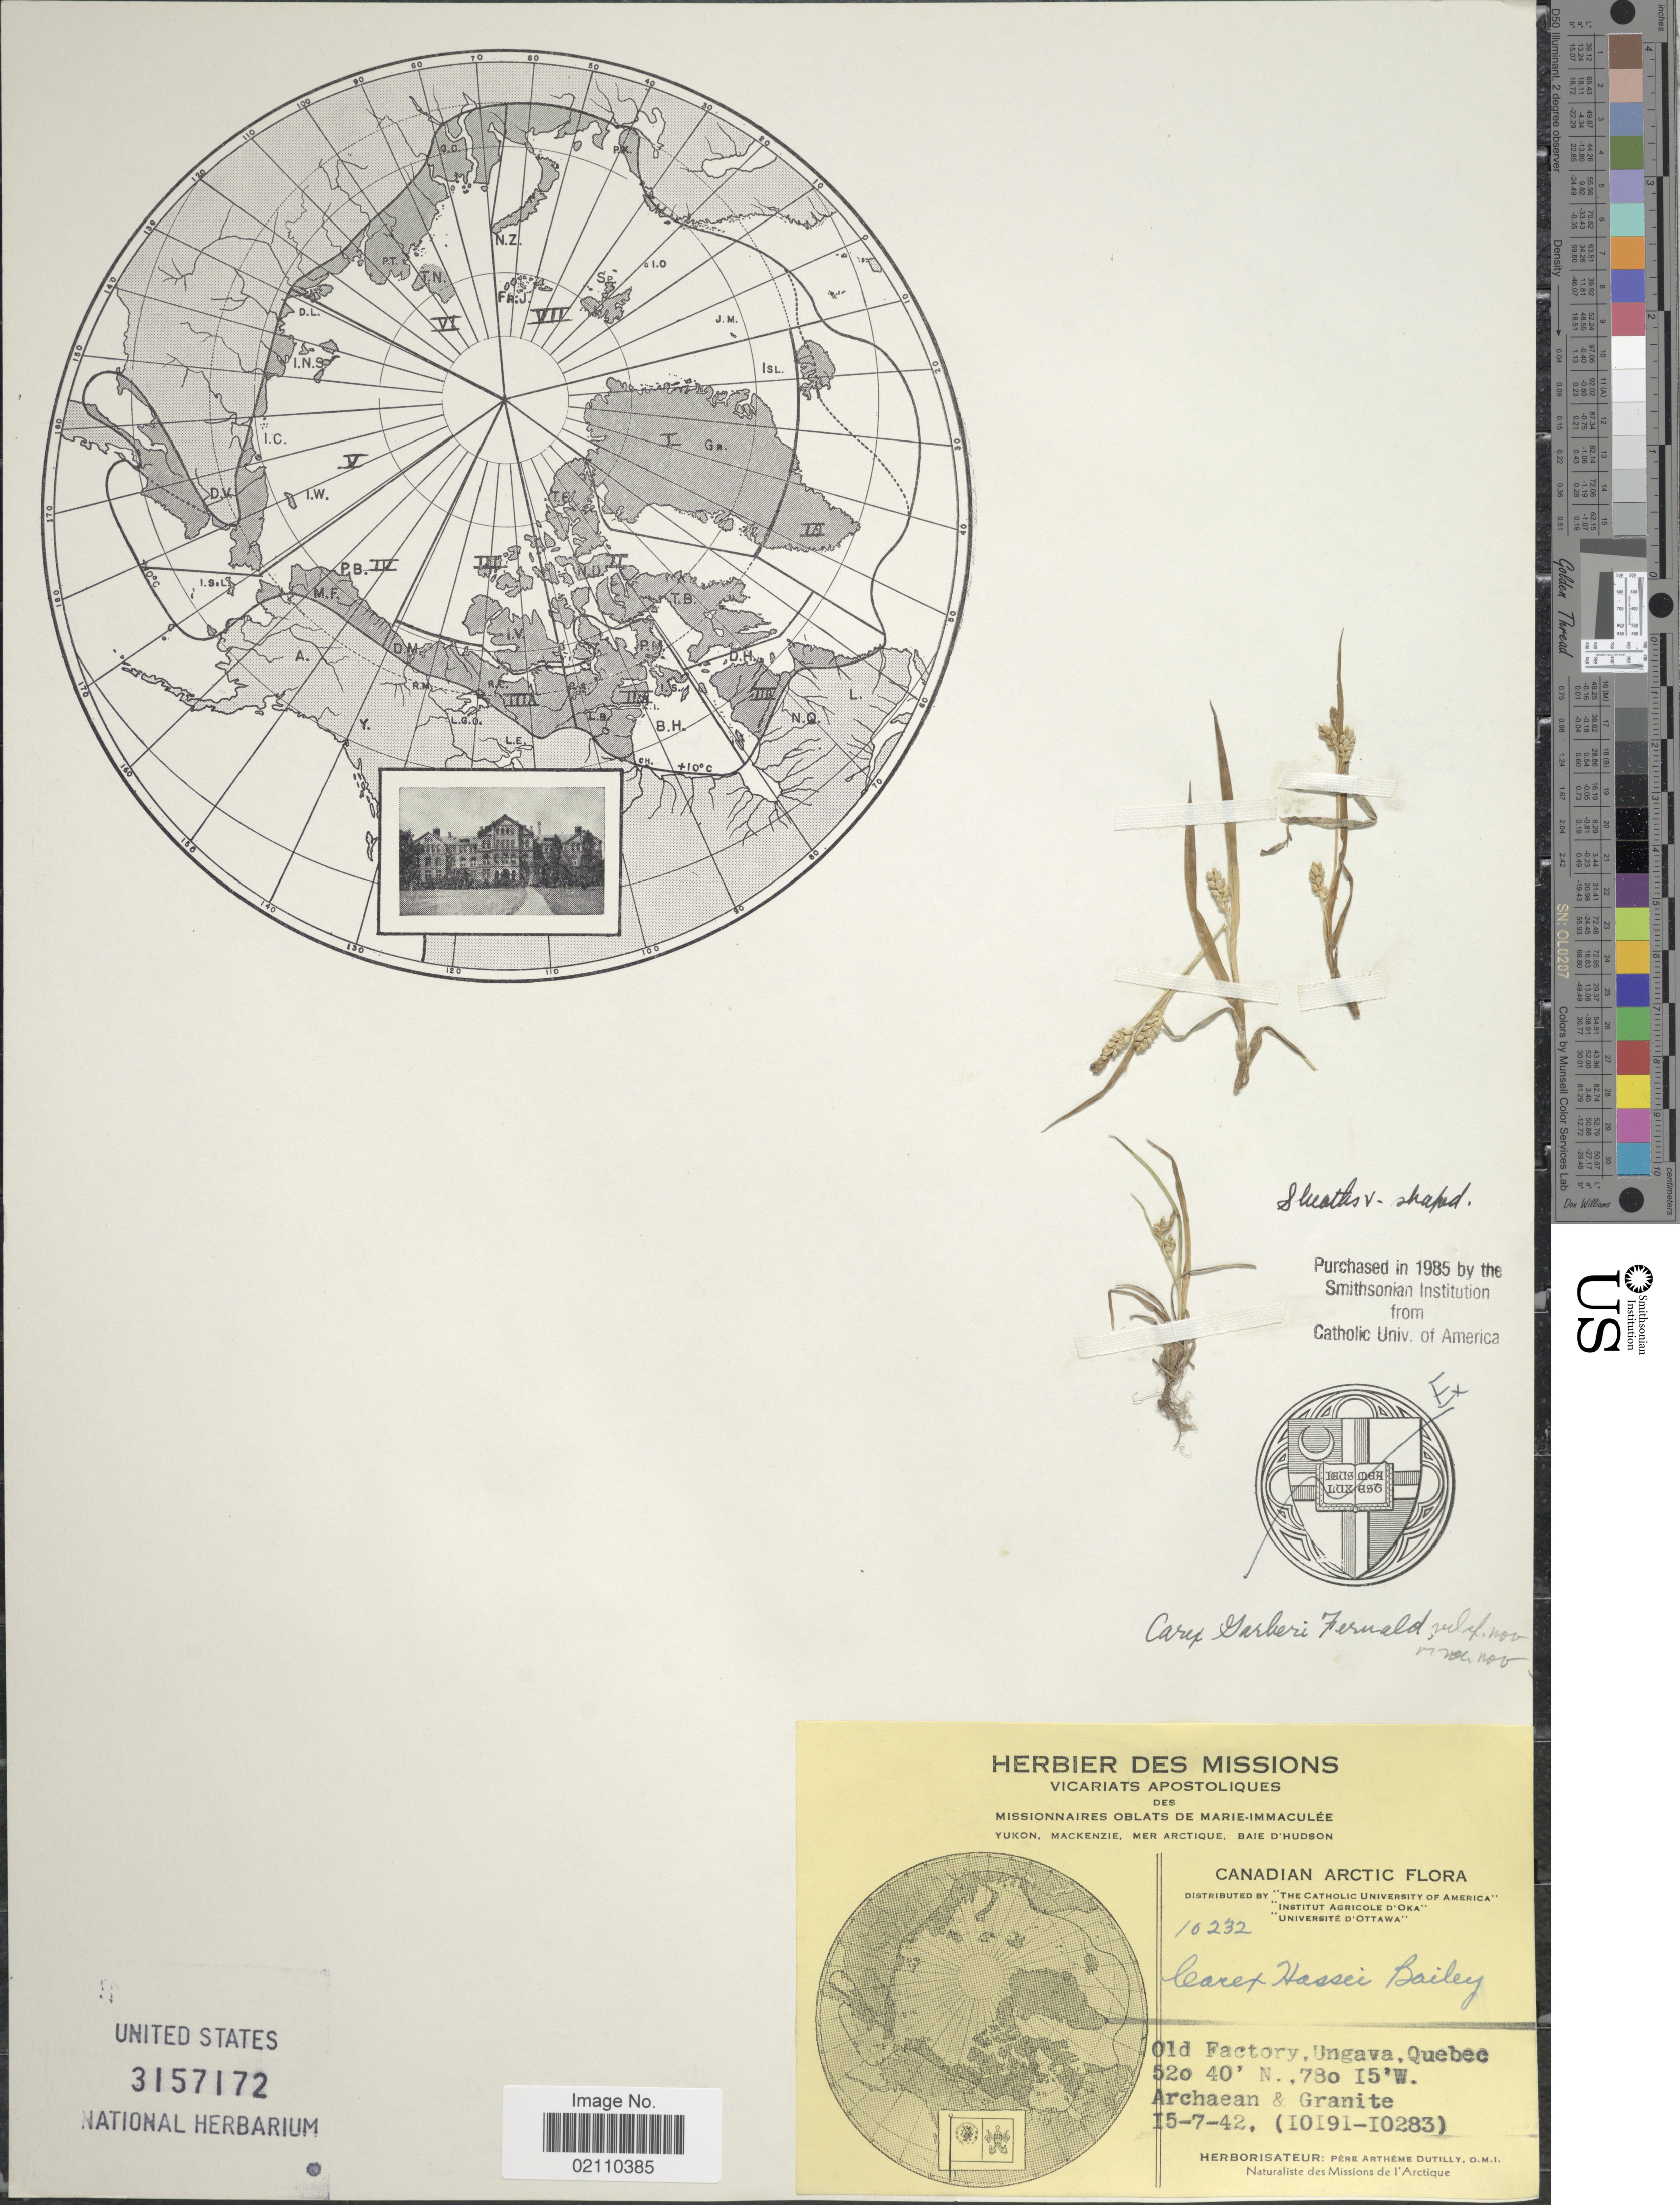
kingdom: Plantae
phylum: Tracheophyta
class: Liliopsida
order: Poales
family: Cyperaceae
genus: Carex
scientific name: Carex garberi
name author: Fernald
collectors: A. Dutilly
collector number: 10191-10283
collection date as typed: Transcribed d/m/y: 15/7/42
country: Canada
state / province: Quebec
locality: Old Factory, Ungava, Candaian Arctic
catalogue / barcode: US 3157172